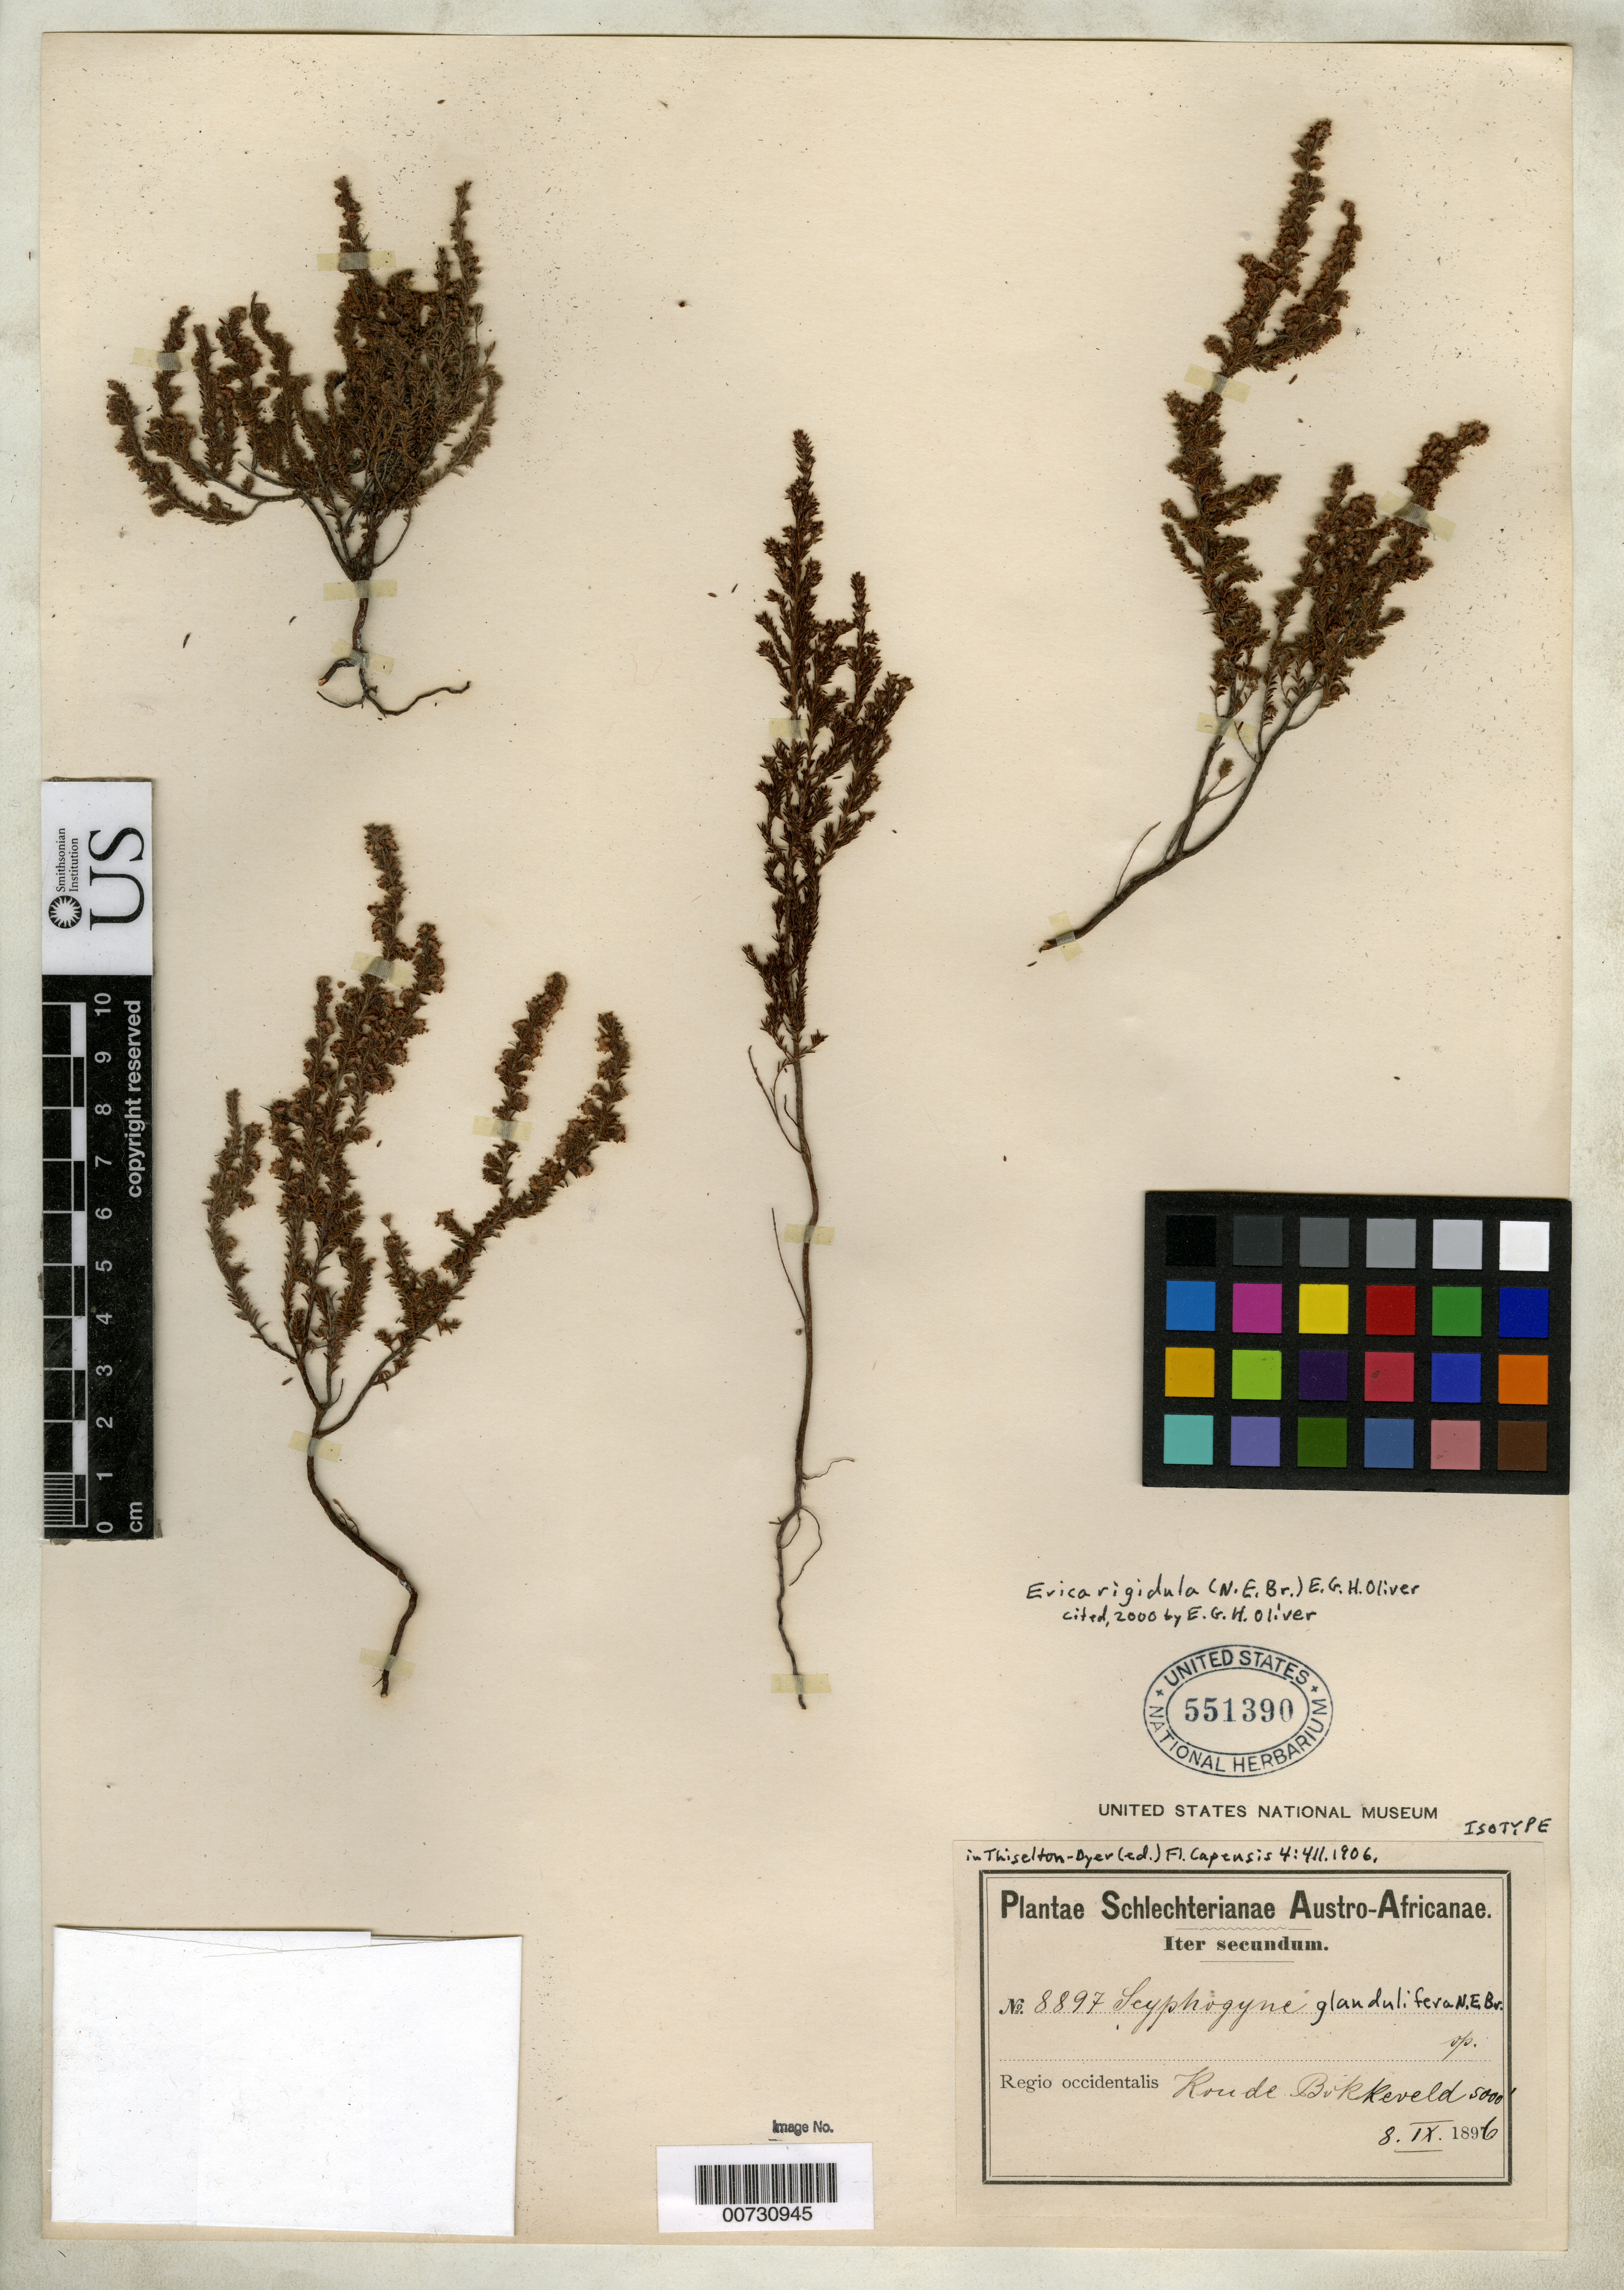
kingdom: Plantae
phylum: Tracheophyta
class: Magnoliopsida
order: Ericales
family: Ericaceae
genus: Scyphogyne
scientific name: Scyphogyne glandulifera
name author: N.E. Br. in Dyer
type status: Isotype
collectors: F. R. R. Schlechter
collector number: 8897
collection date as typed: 08 Sep 1896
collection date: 1896-09-08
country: South Africa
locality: Regio occidentalis, Koude Bokkeveld [protologue: "Cold Bokkeveld"].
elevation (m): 1524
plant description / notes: Collection (but not US sheet) cited 2000 by E.G.H. Oliver, Contr. Bolus Herb. 19: 437.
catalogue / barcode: US 551390